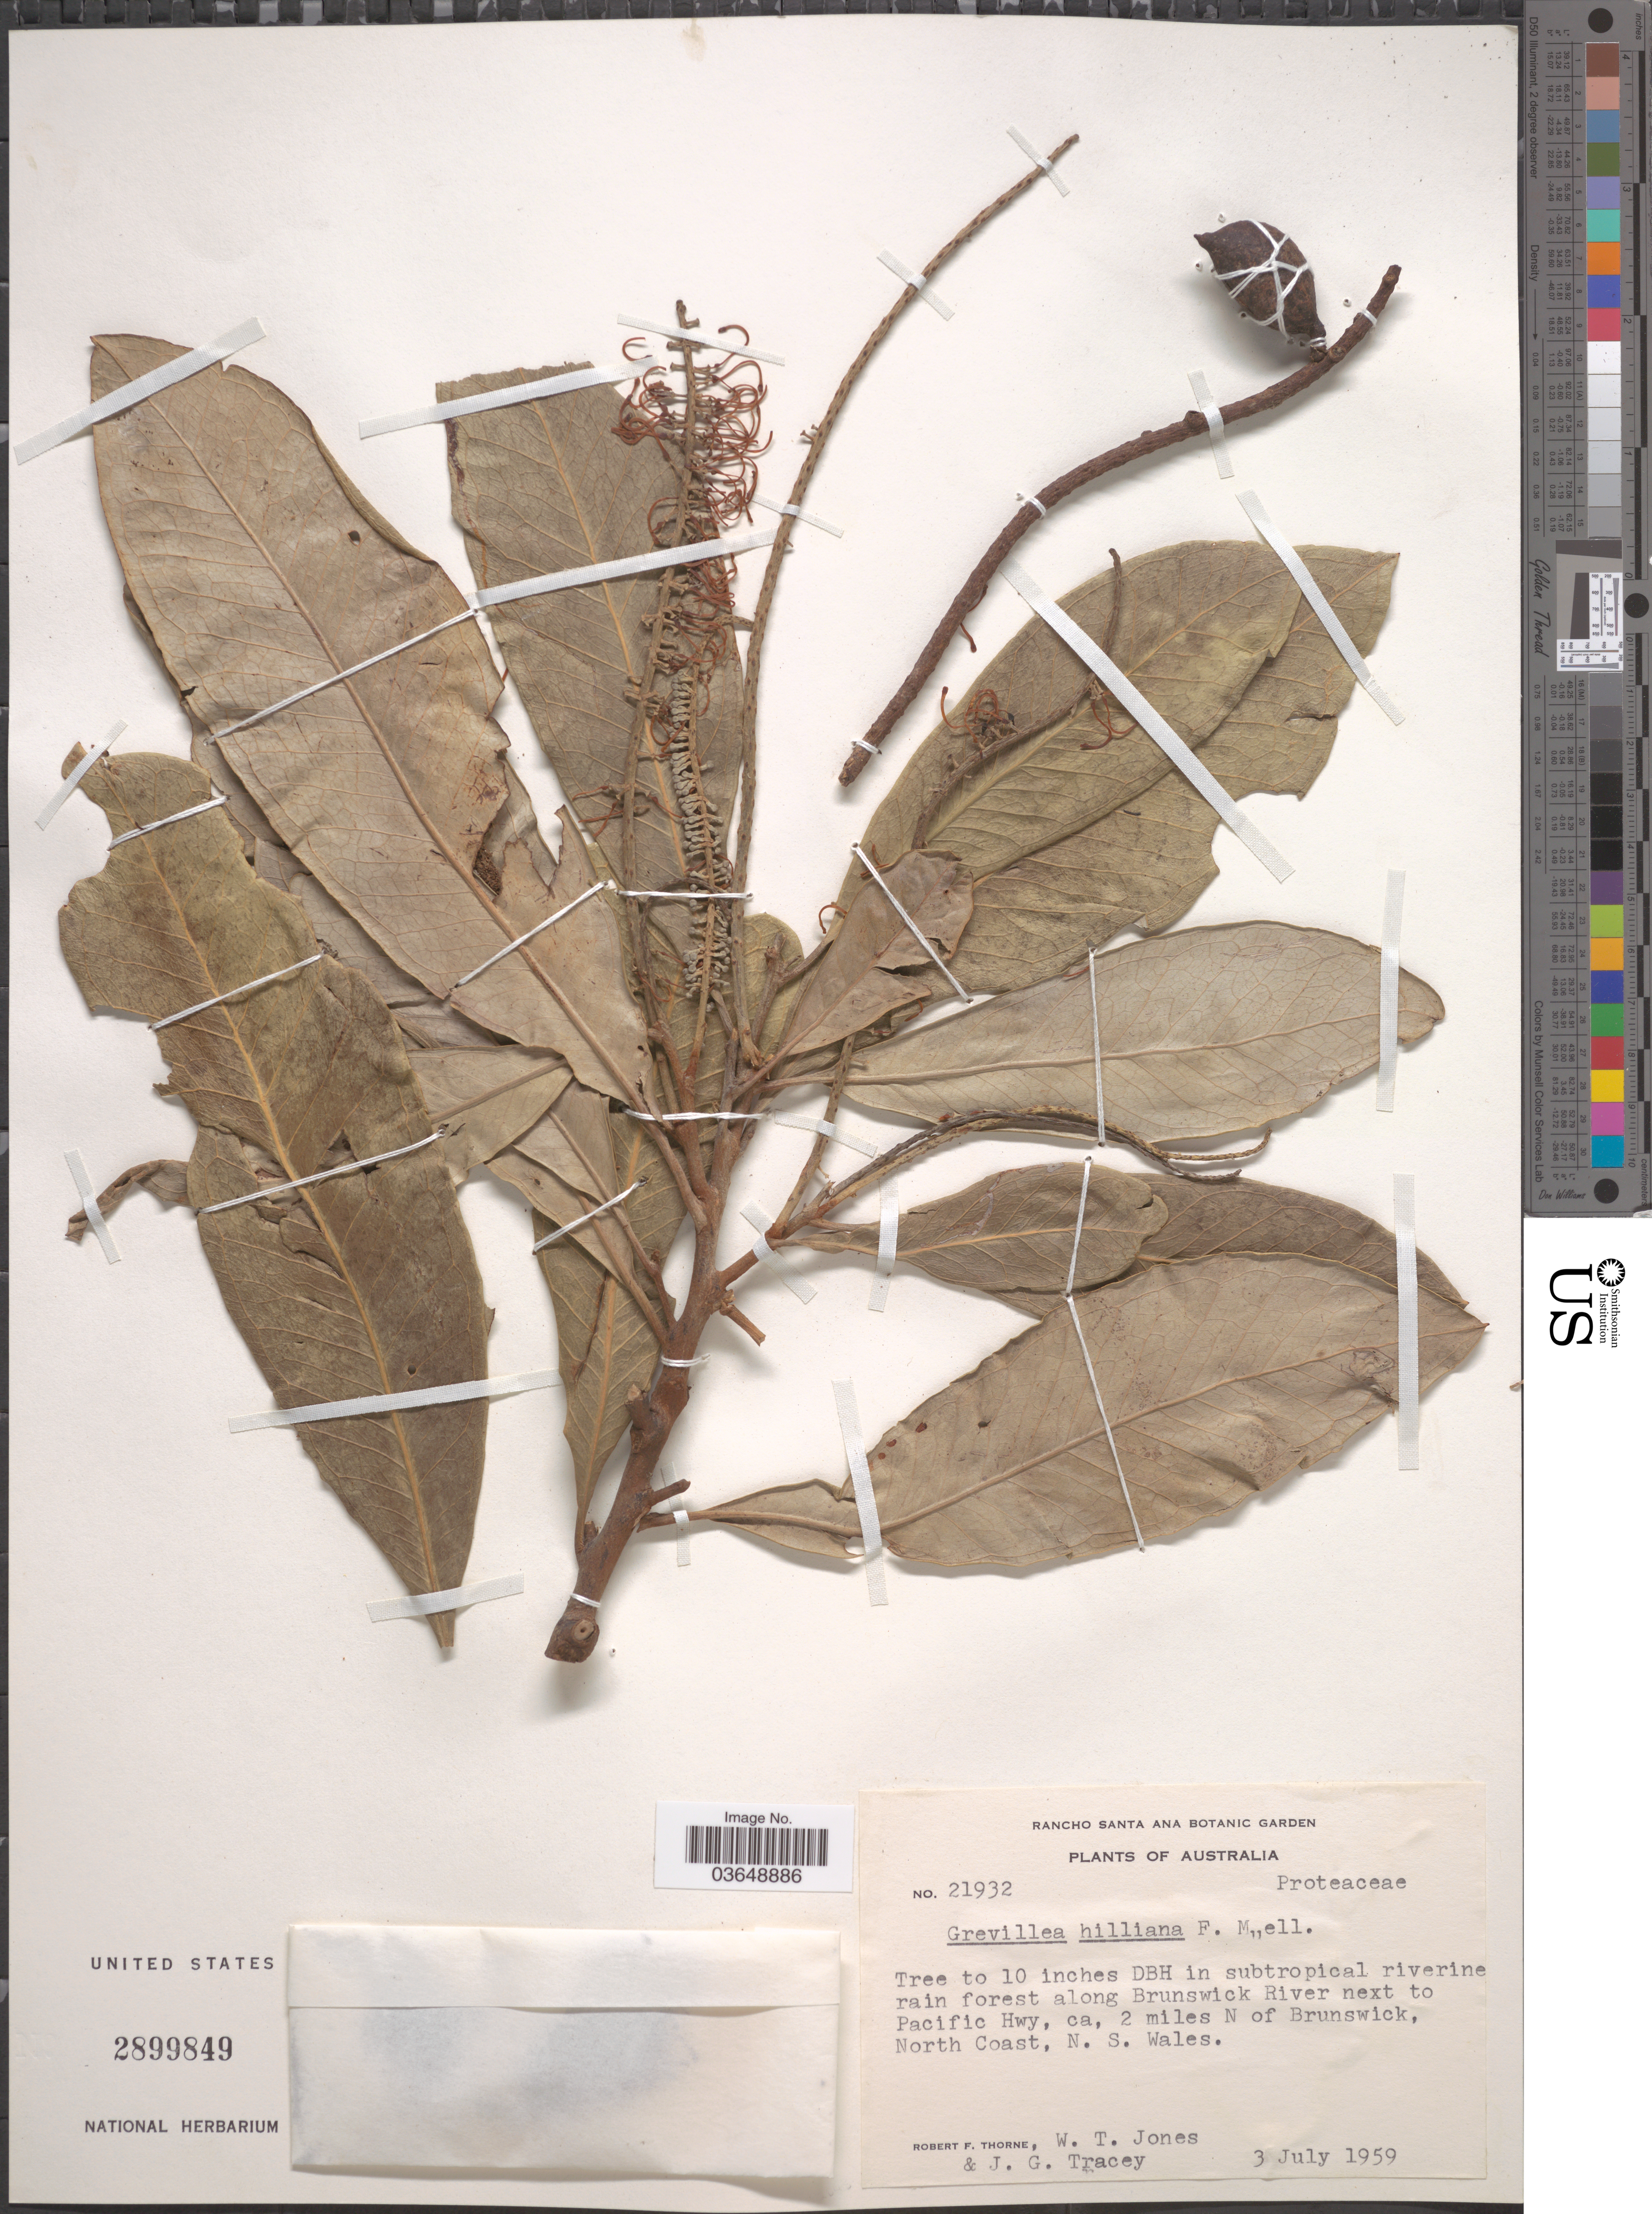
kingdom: Plantae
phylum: Tracheophyta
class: Magnoliopsida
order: Proteales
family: Proteaceae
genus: Grevillea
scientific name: Grevillea hilliana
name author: F. Muell.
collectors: R. F. Thorne, W. T. Jones & J. Tracey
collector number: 21932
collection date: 1959-07-03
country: Australia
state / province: New South Wales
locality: Along Brunswick River next to Pacific Hwy, ca. 2 miles N of Brunswick, North Coast.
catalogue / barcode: US 2899849